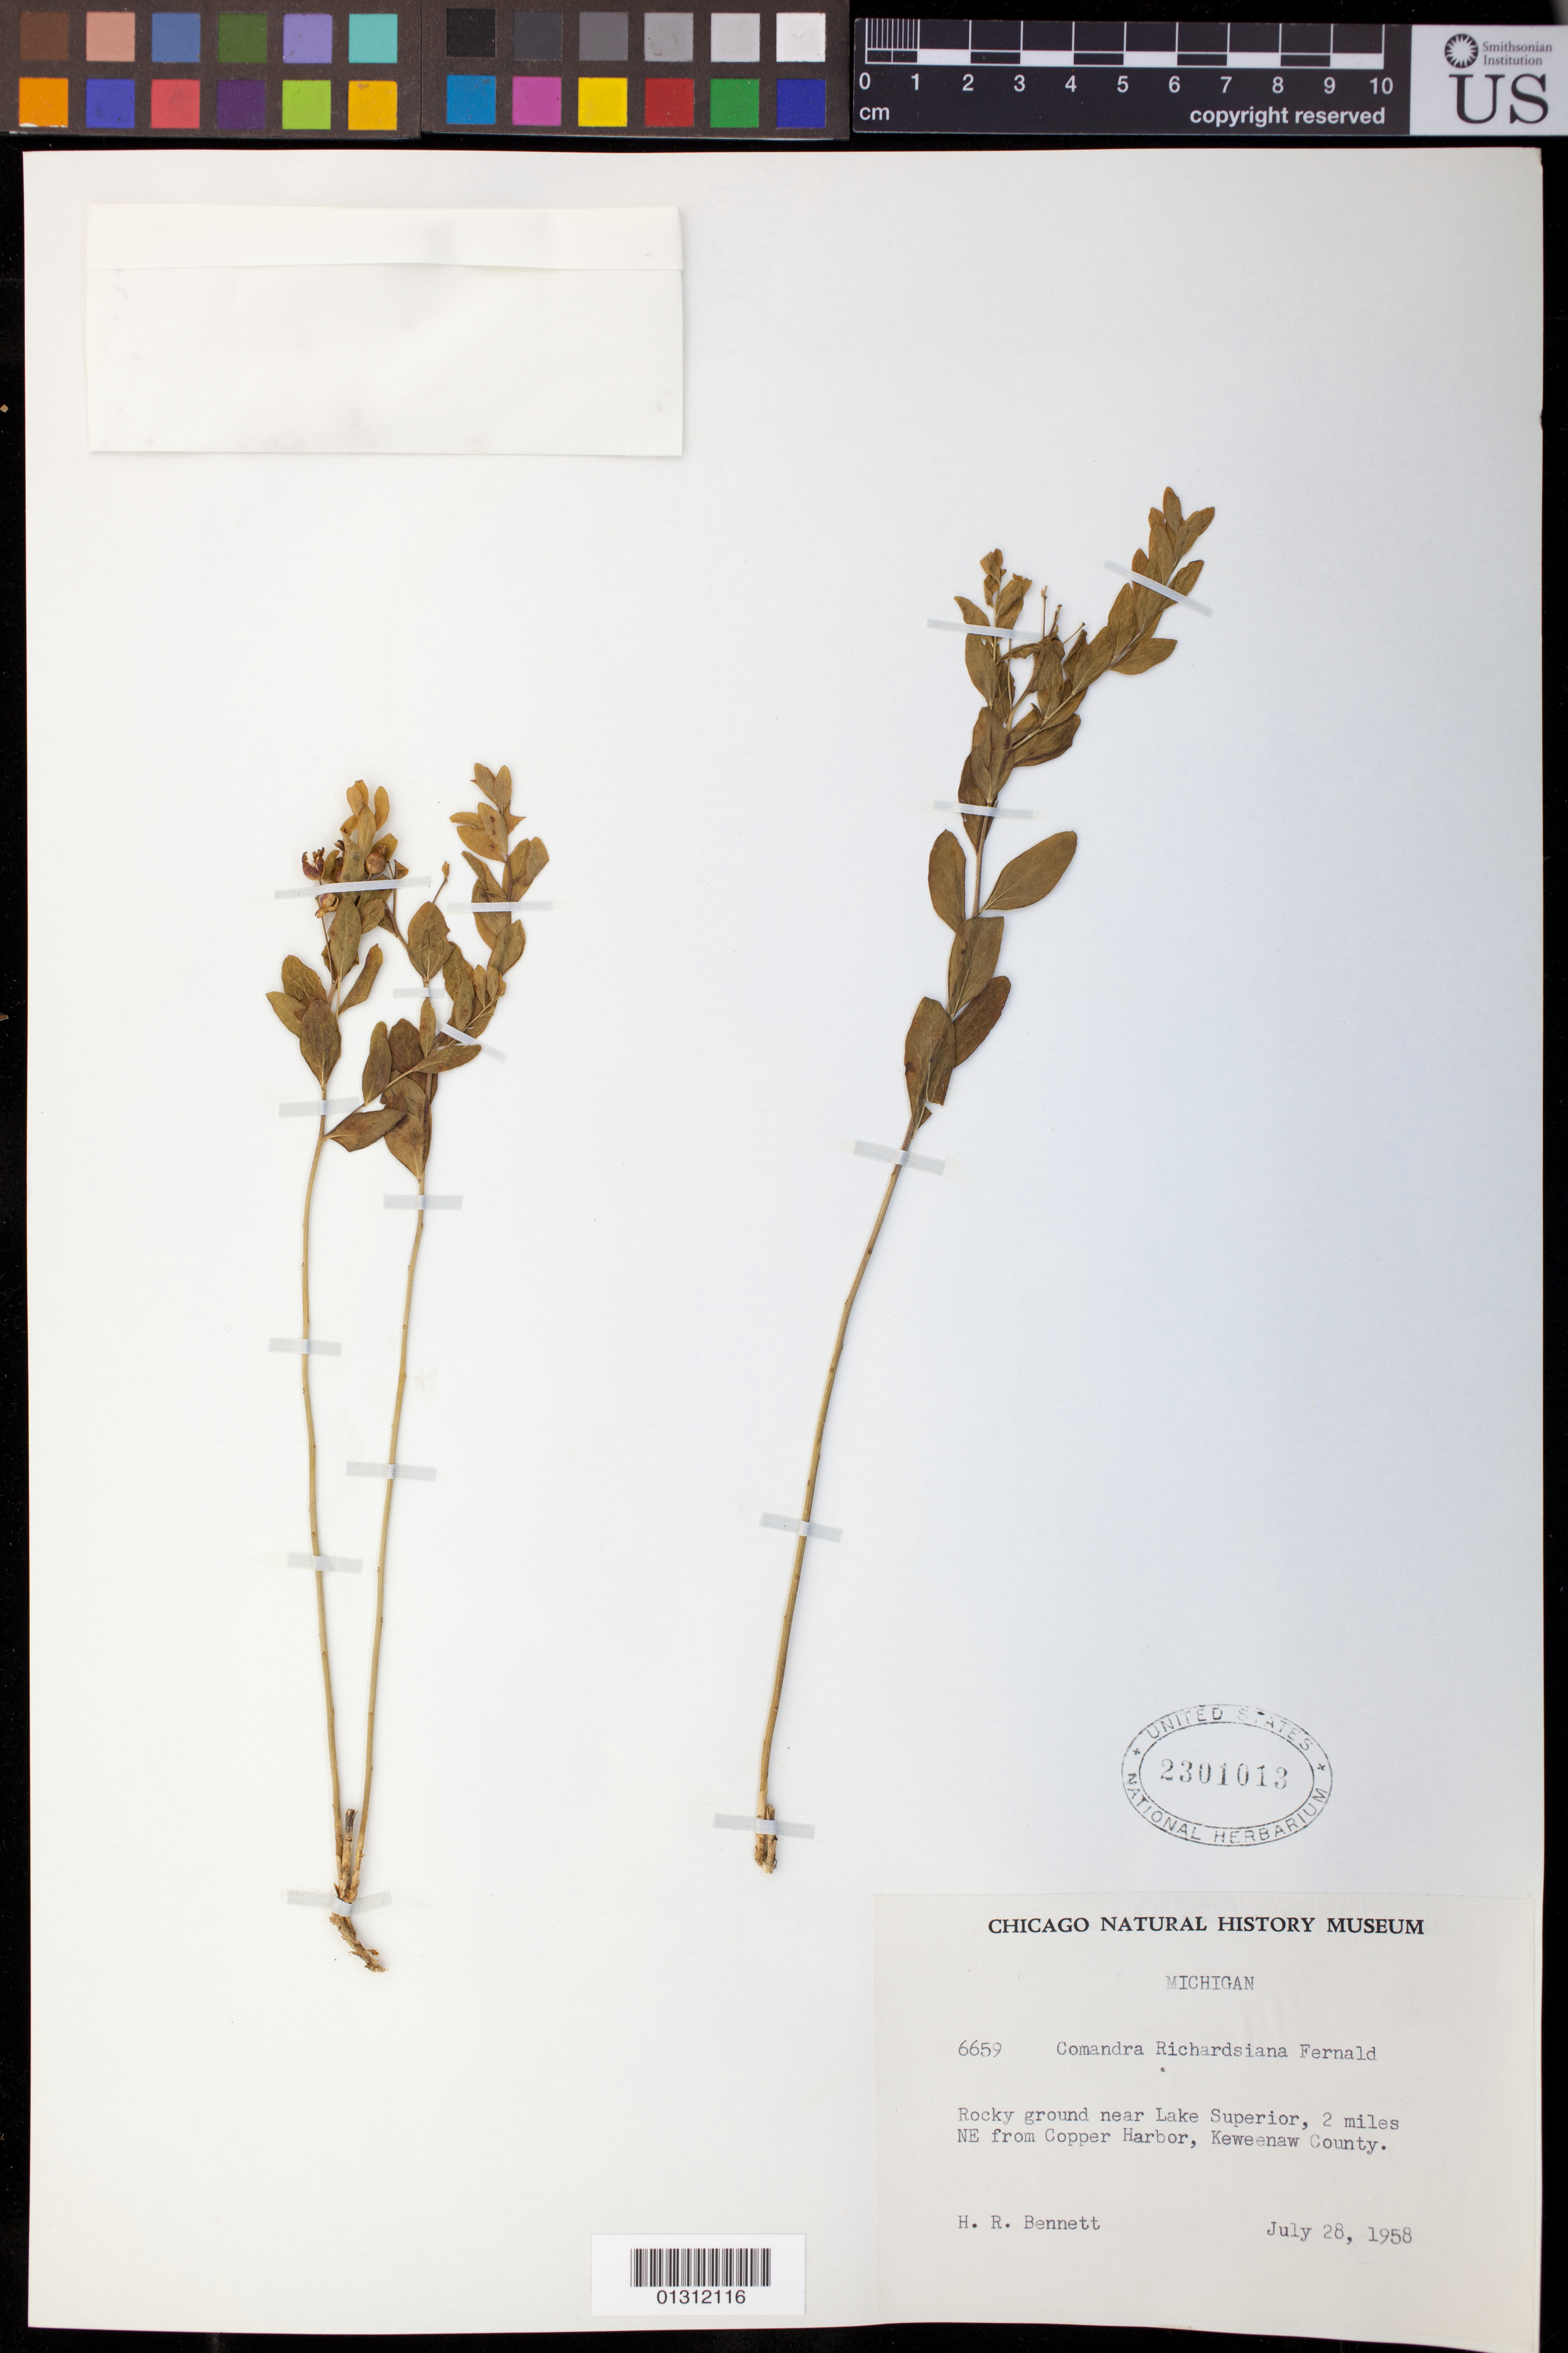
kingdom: Plantae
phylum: Tracheophyta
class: Magnoliopsida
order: Santalales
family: Comandraceae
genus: Comandra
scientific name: Comandra richardsiana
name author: Fernald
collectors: H. R. Bennett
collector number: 6659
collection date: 1958-07-28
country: United States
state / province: Michigan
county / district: Keweenaw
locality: Near Lake Superior, 2 miles NE from Copper Harbor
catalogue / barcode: US 2301013